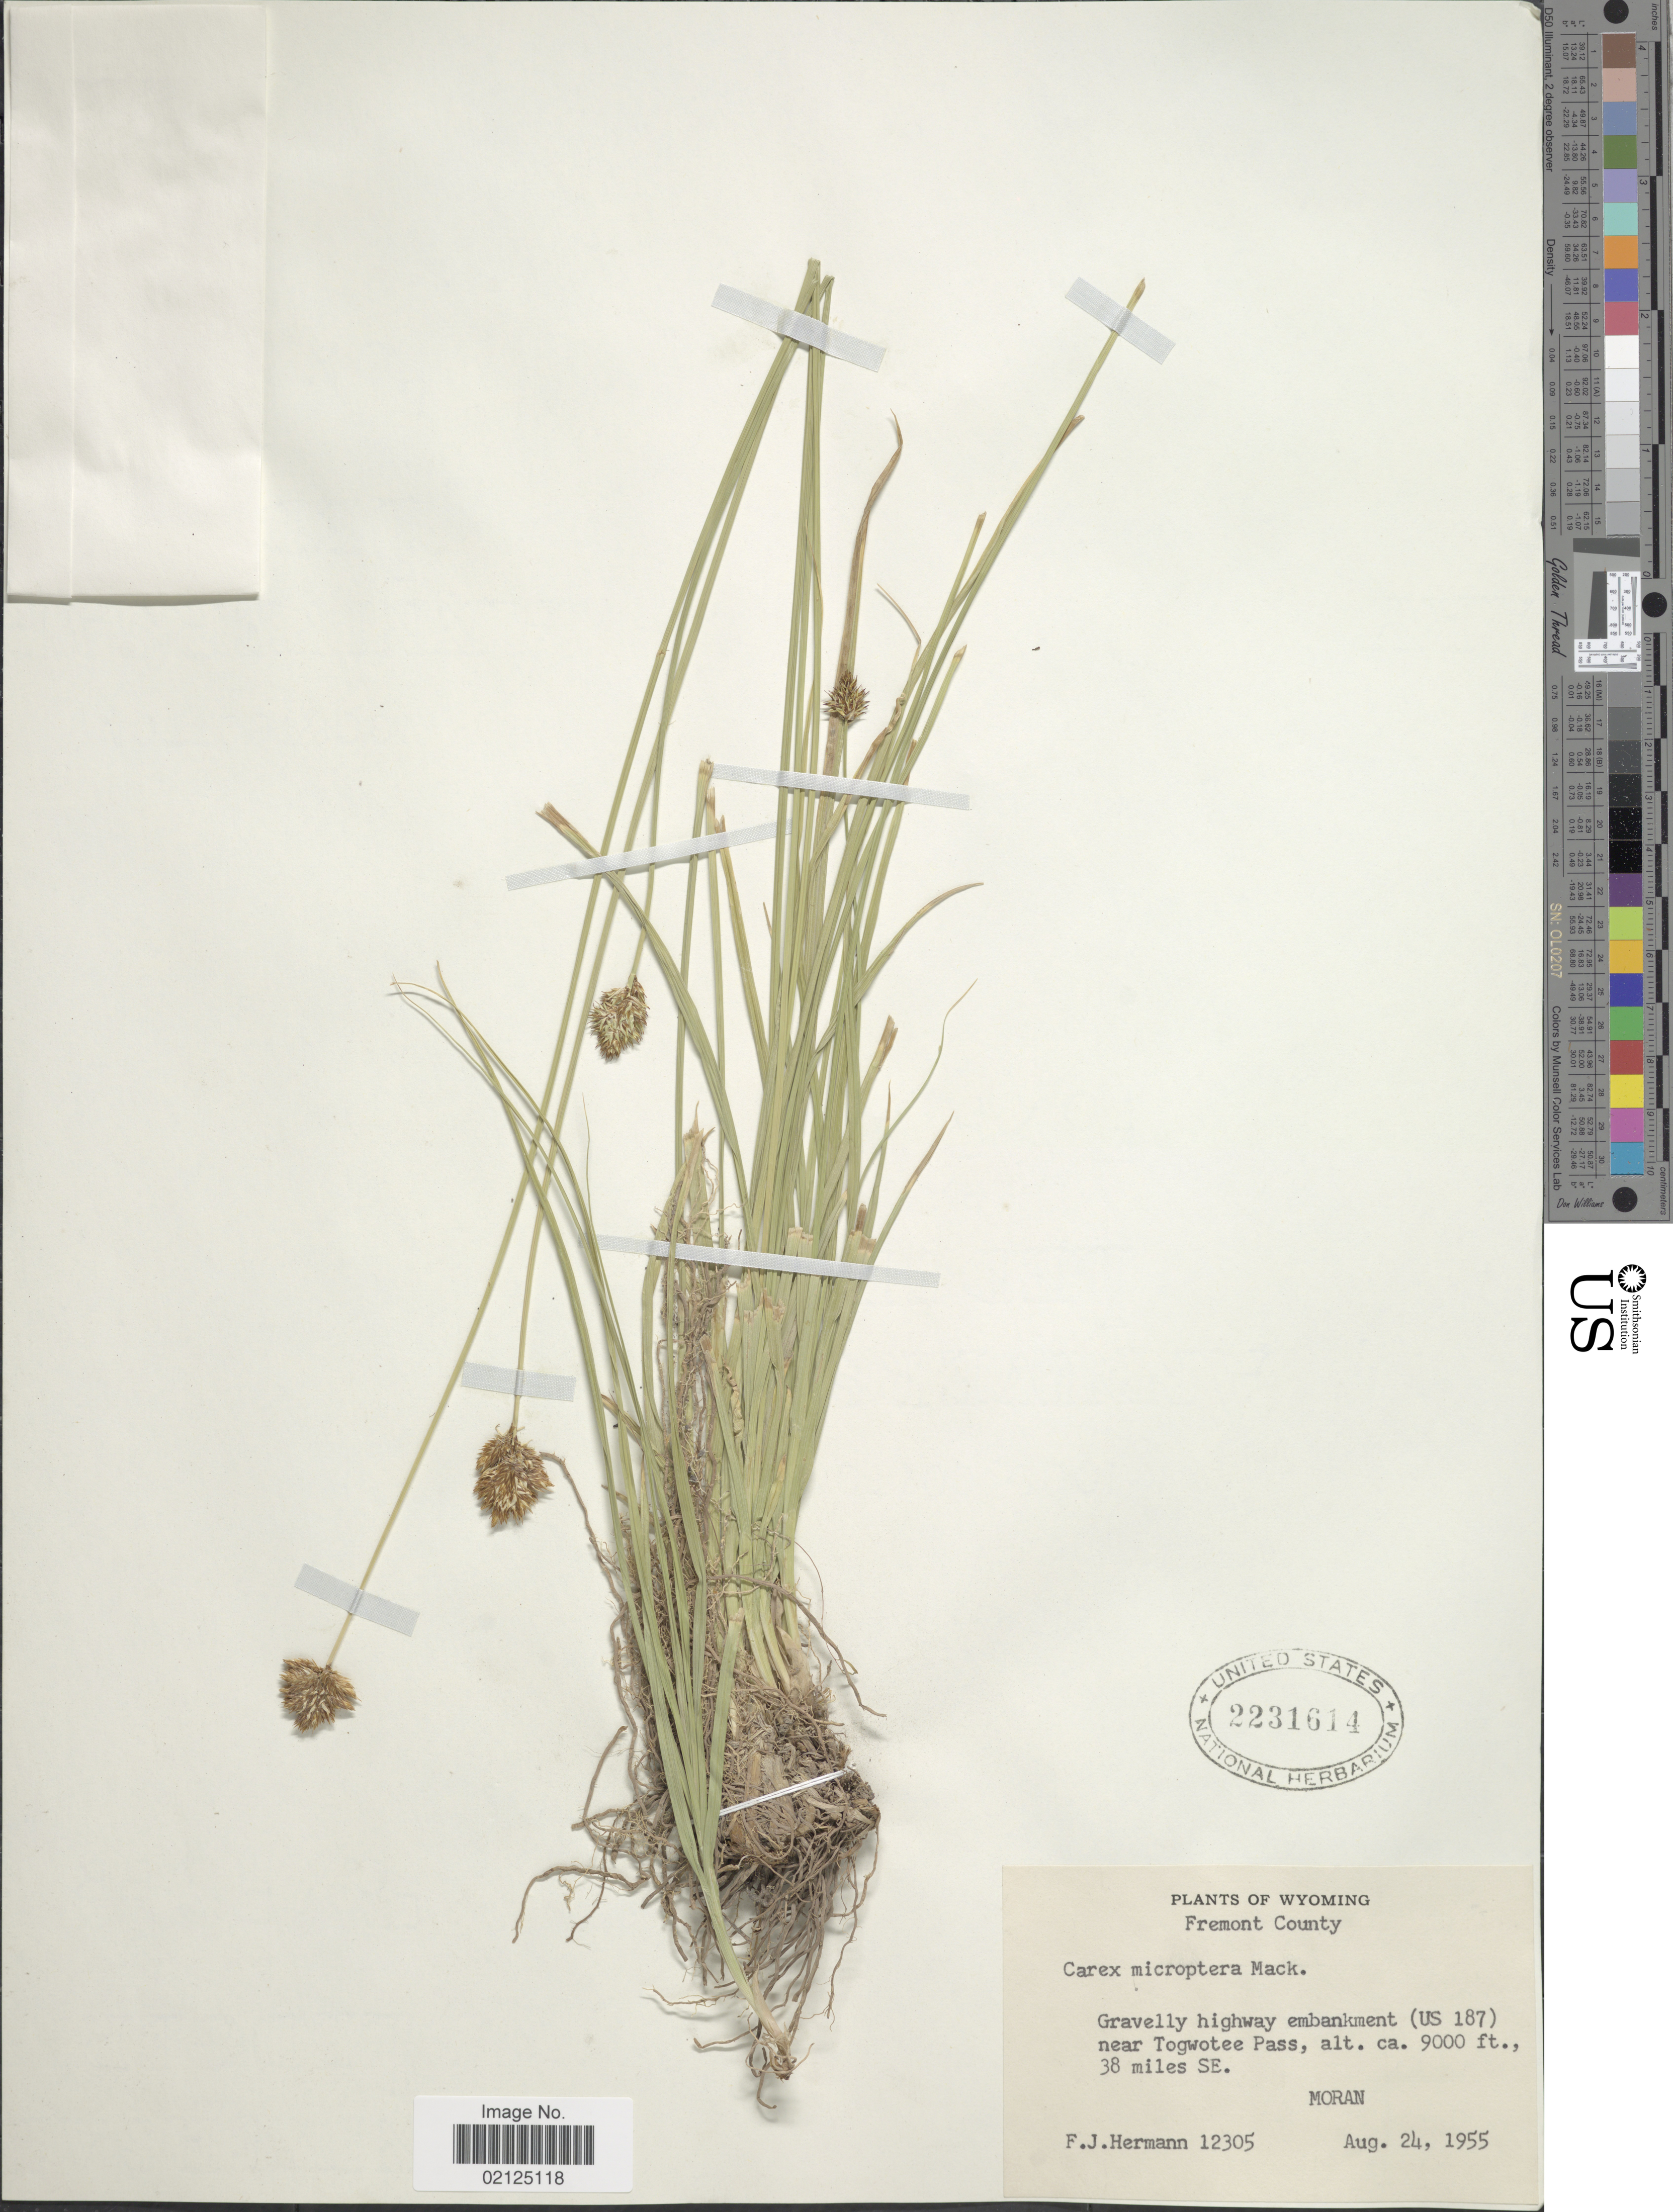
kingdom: Plantae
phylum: Tracheophyta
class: Liliopsida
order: Poales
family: Cyperaceae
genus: Carex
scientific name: Carex microptera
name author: Mack.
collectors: F. J. Hermann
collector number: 12305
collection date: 1955-08-24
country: United States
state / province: Wyoming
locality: Fremont County, Gravelly highway embankment (US 187) near Togwotee Pass, 38 miles SE Moran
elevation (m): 2743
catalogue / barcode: US 2231614